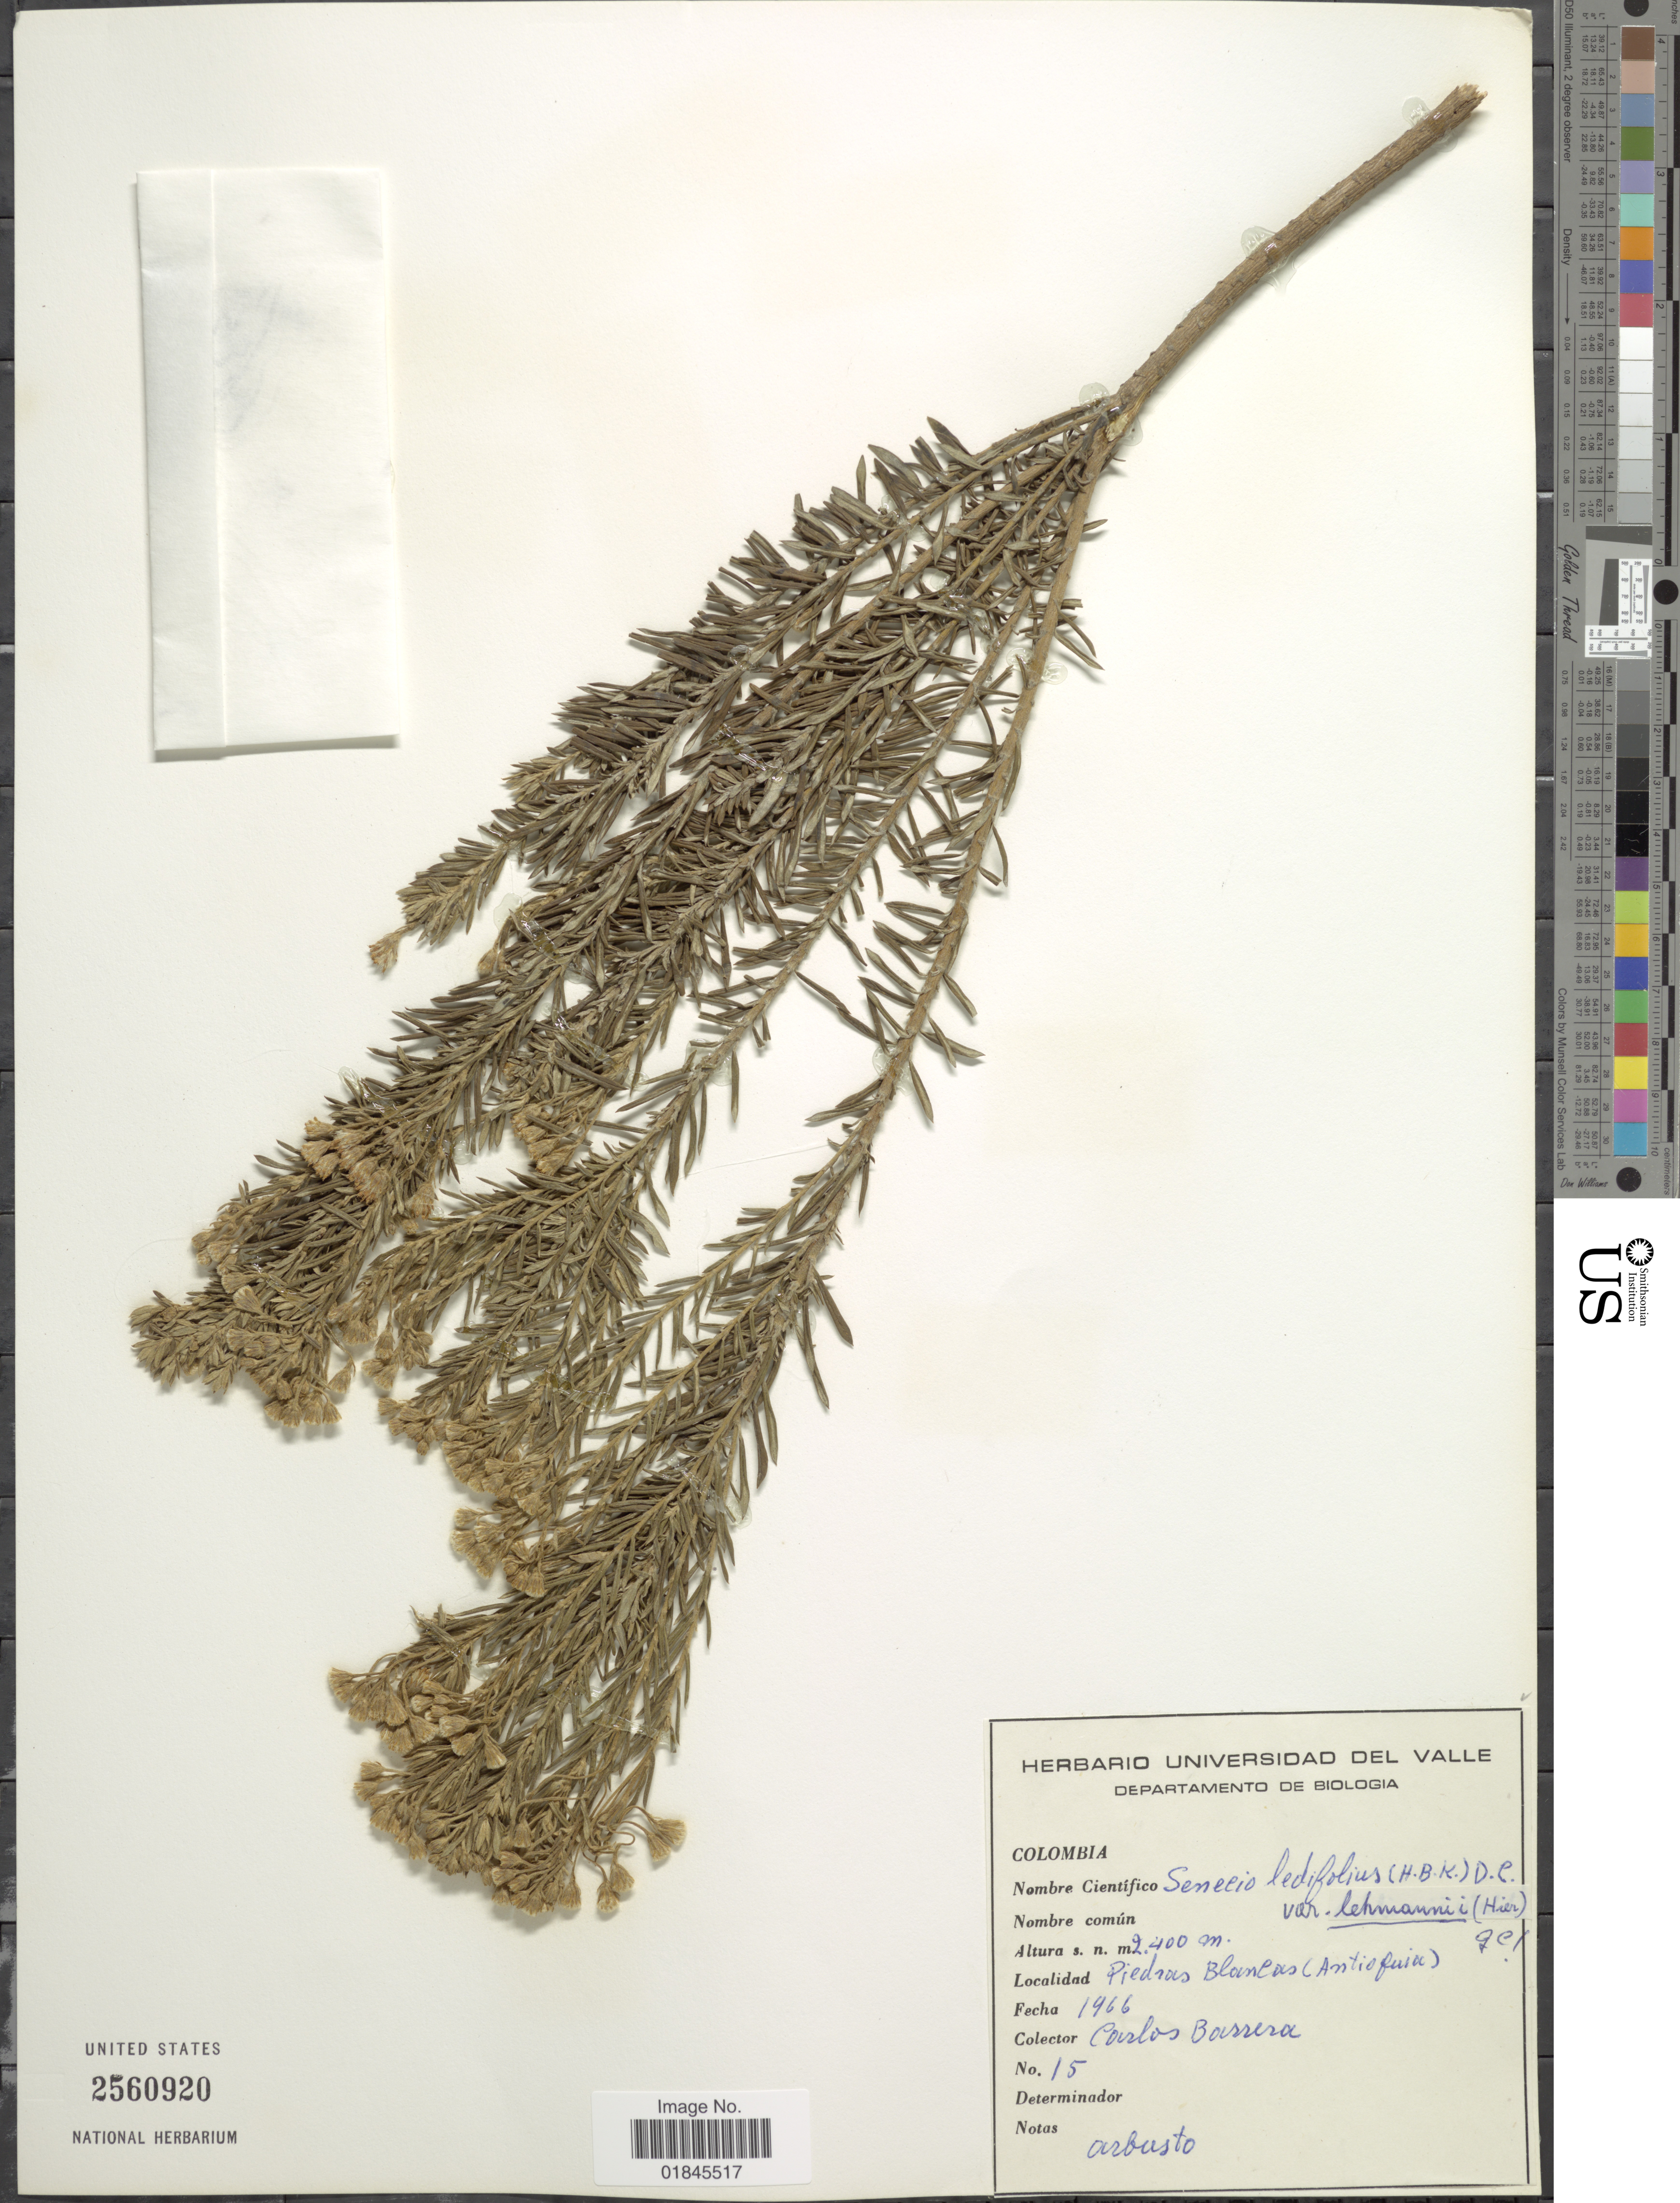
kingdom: Plantae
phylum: Tracheophyta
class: Magnoliopsida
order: Asterales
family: Asteraceae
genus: Pentacalia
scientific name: Pentacalia ledifolia subsp. lehmannii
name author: (Hieron.) Cuatrec.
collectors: C. Barrera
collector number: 15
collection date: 1966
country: Colombia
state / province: Antioquia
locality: Piedras Blancas (Antioquia)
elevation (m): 2400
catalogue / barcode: US 2560920